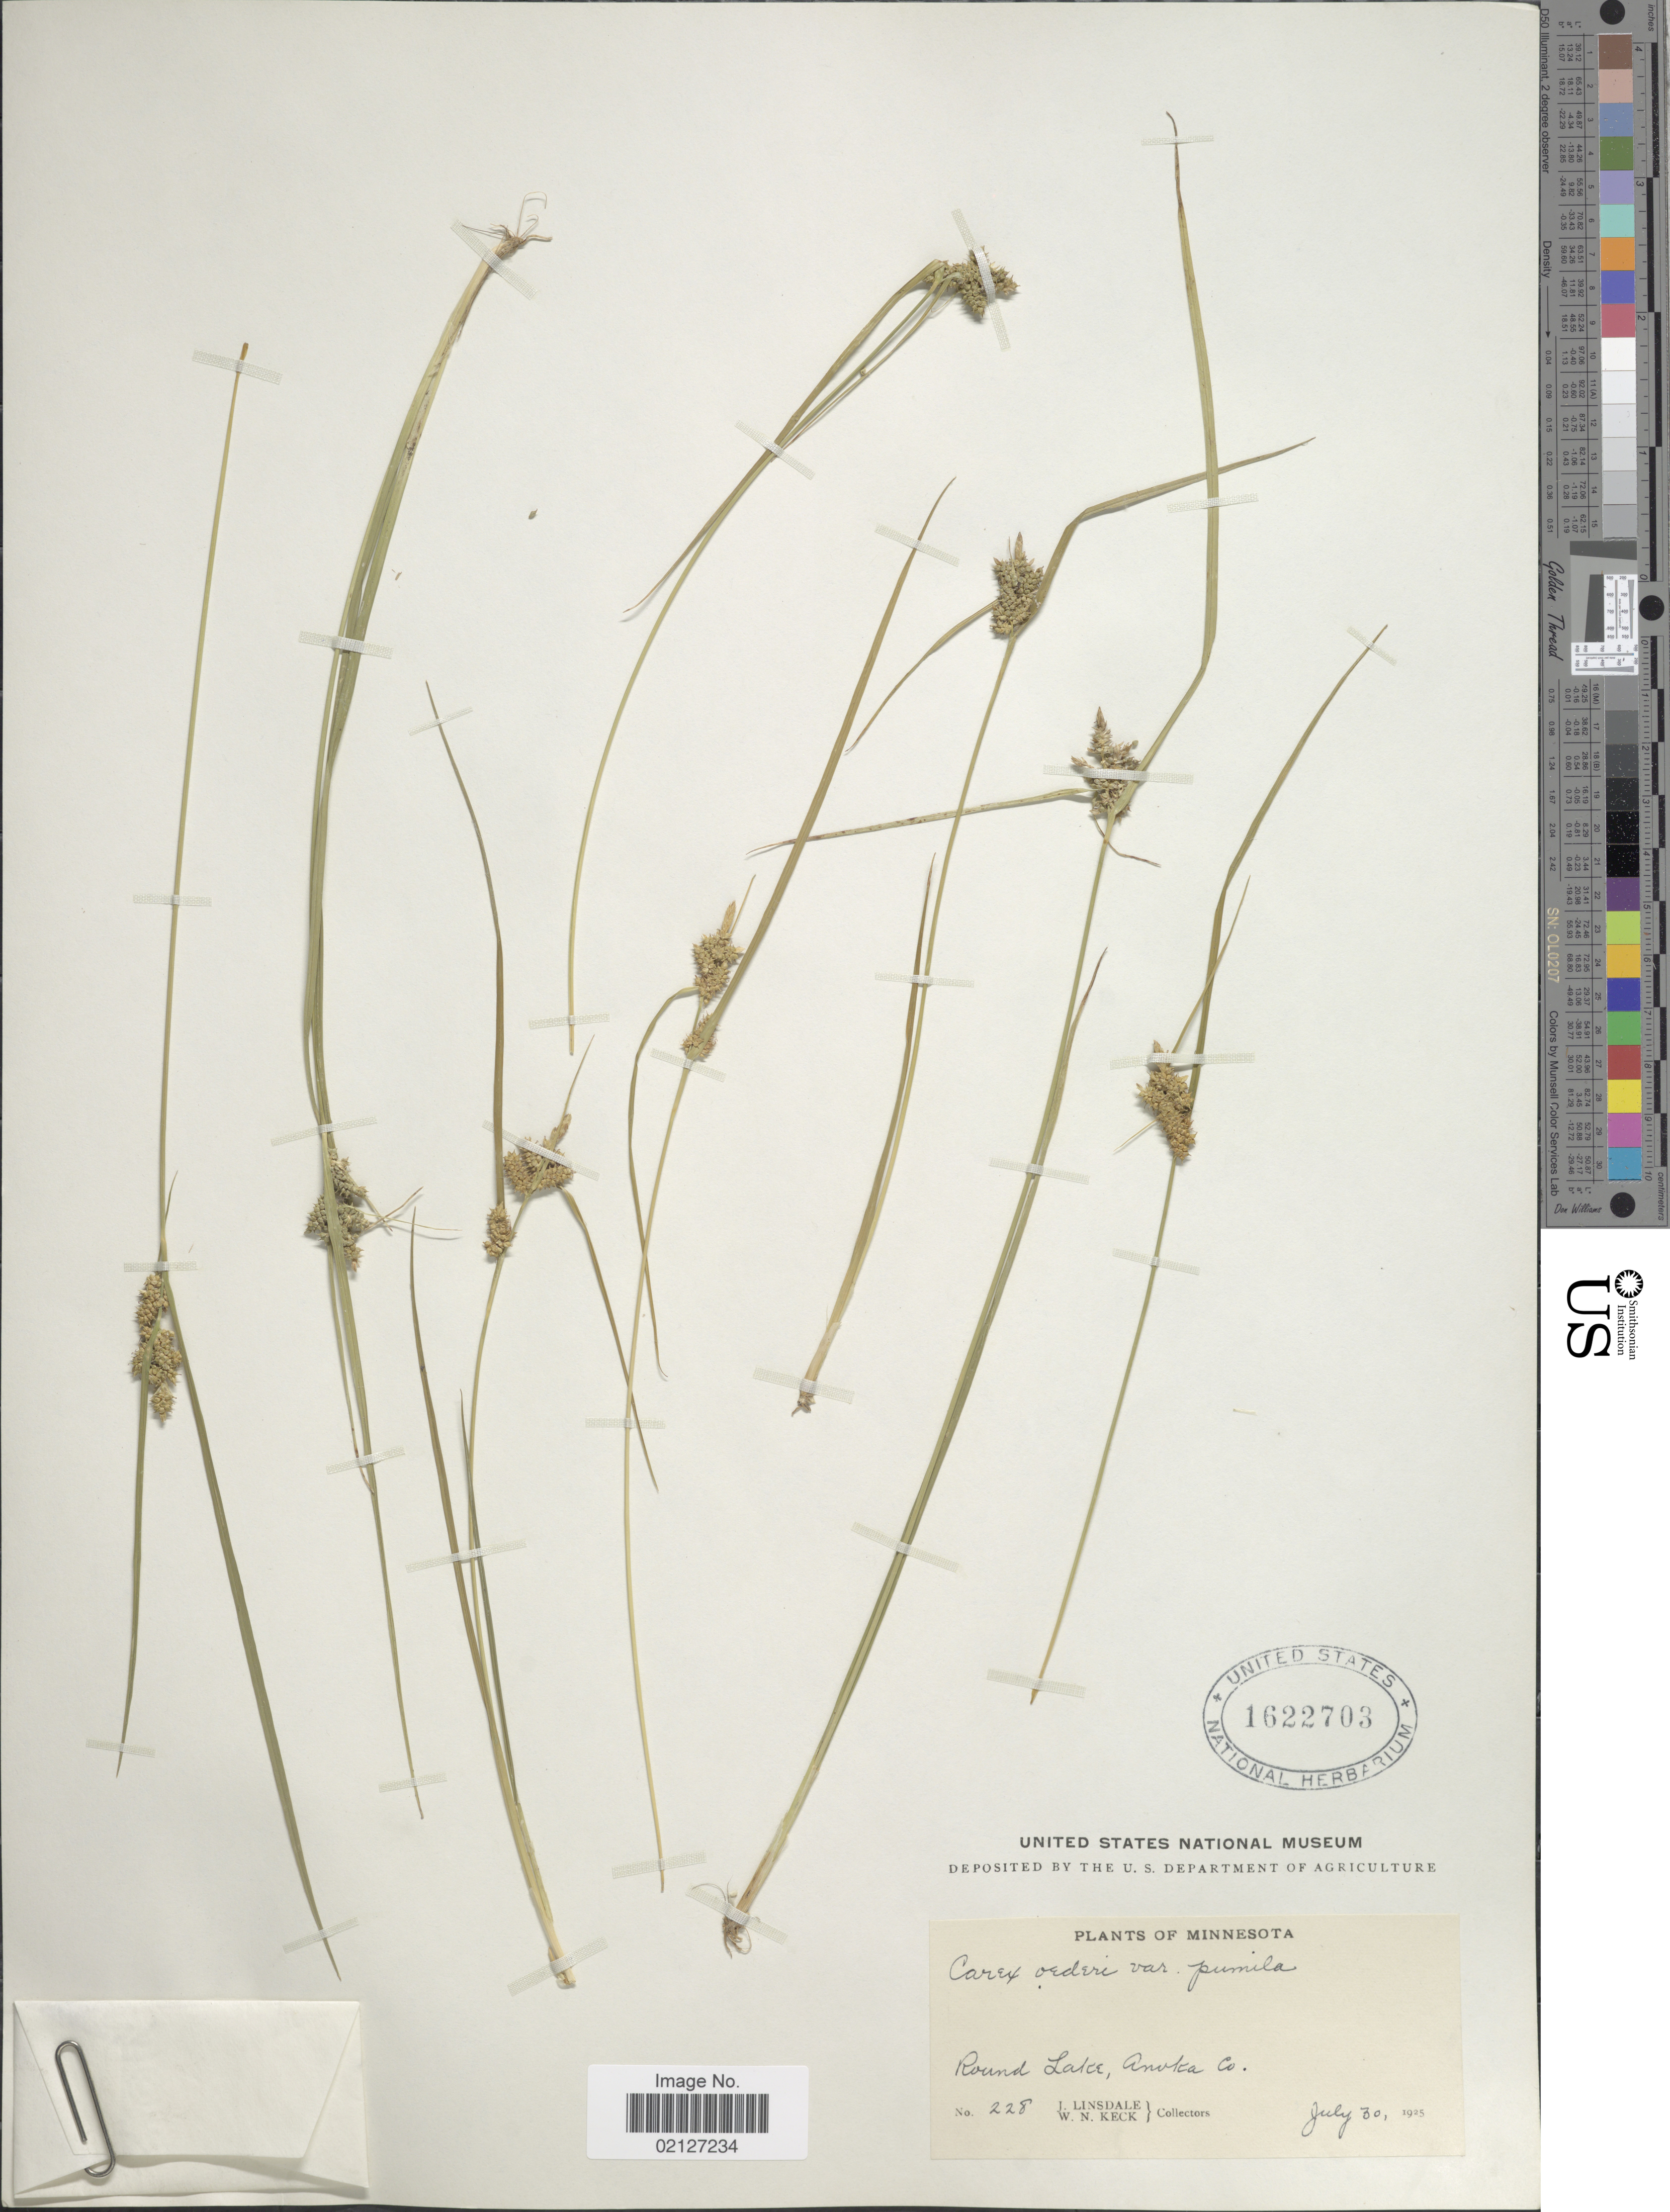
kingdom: Plantae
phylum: Tracheophyta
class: Liliopsida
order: Poales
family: Cyperaceae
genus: Carex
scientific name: Carex oederi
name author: Retz.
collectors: J. Linsdale & W. Keck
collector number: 228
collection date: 1925-07-30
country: United States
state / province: Minnesota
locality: Round Lake, Anoka Co.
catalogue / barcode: US 1622703